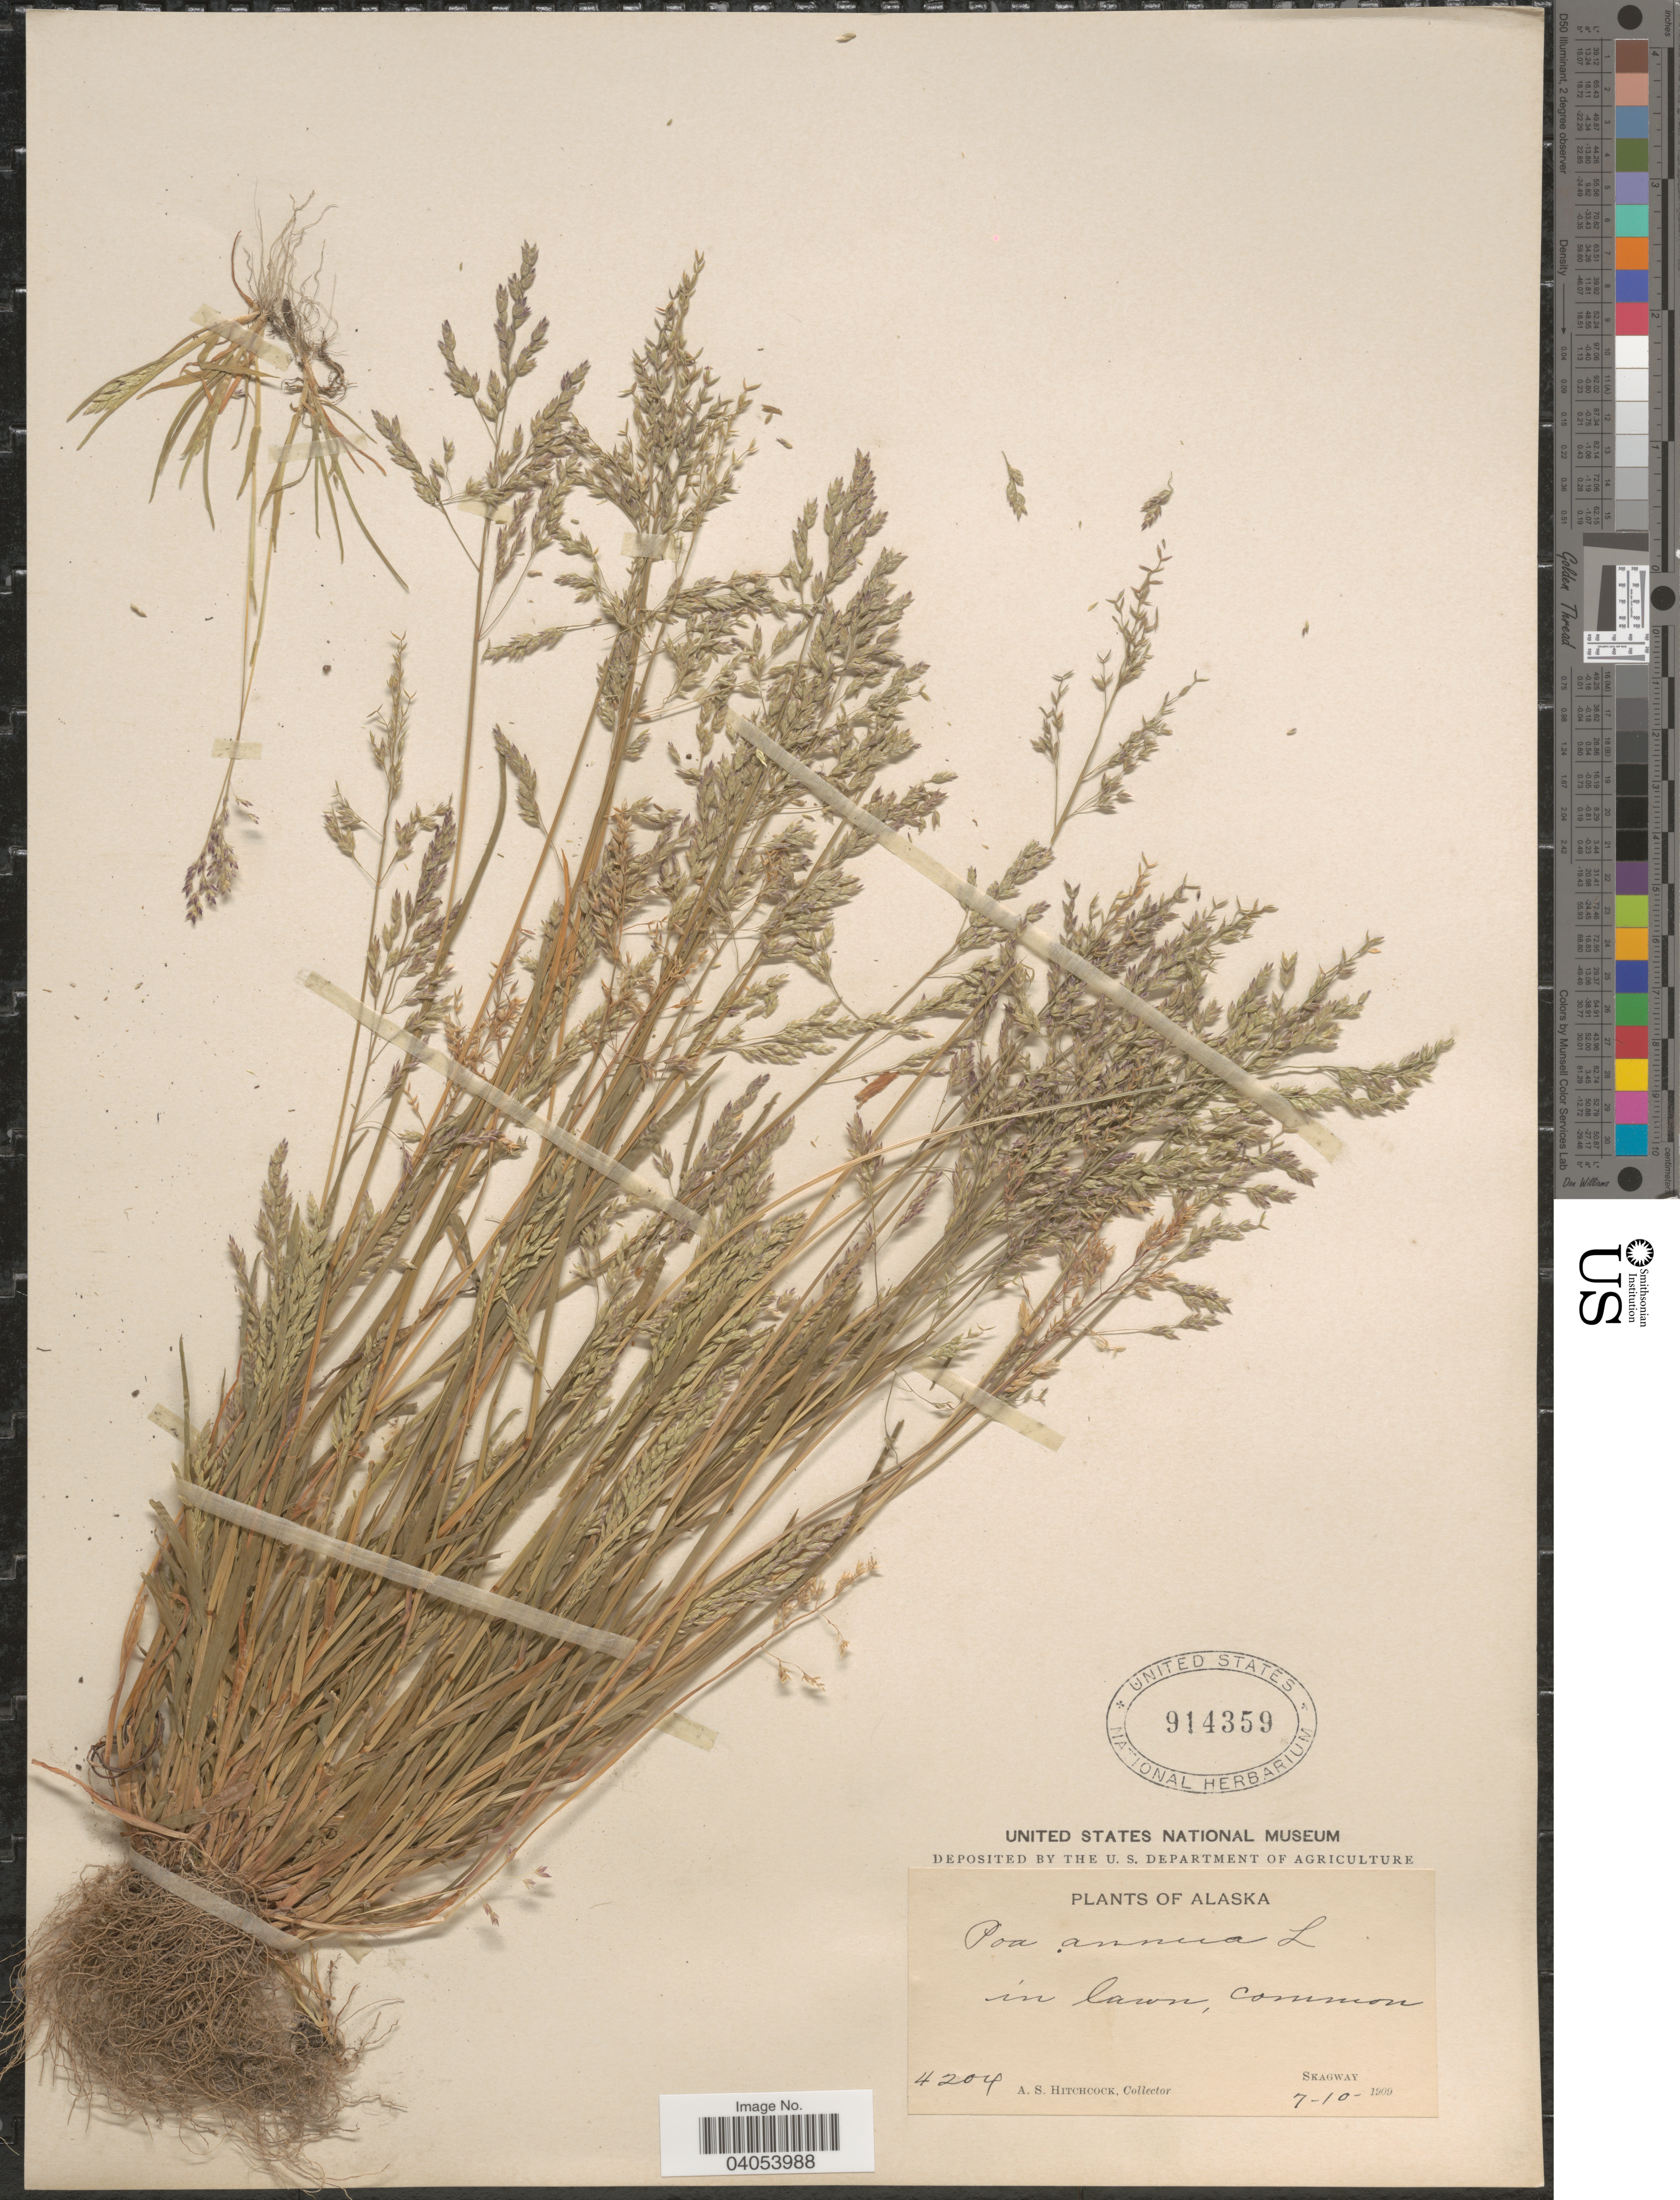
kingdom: Plantae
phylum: Tracheophyta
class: Liliopsida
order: Poales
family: Poaceae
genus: Poa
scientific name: Poa annua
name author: L.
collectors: A. S. Hitchcock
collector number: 4204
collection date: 1909-07-10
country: United States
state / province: Alaska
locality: Skagway.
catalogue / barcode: US 914359